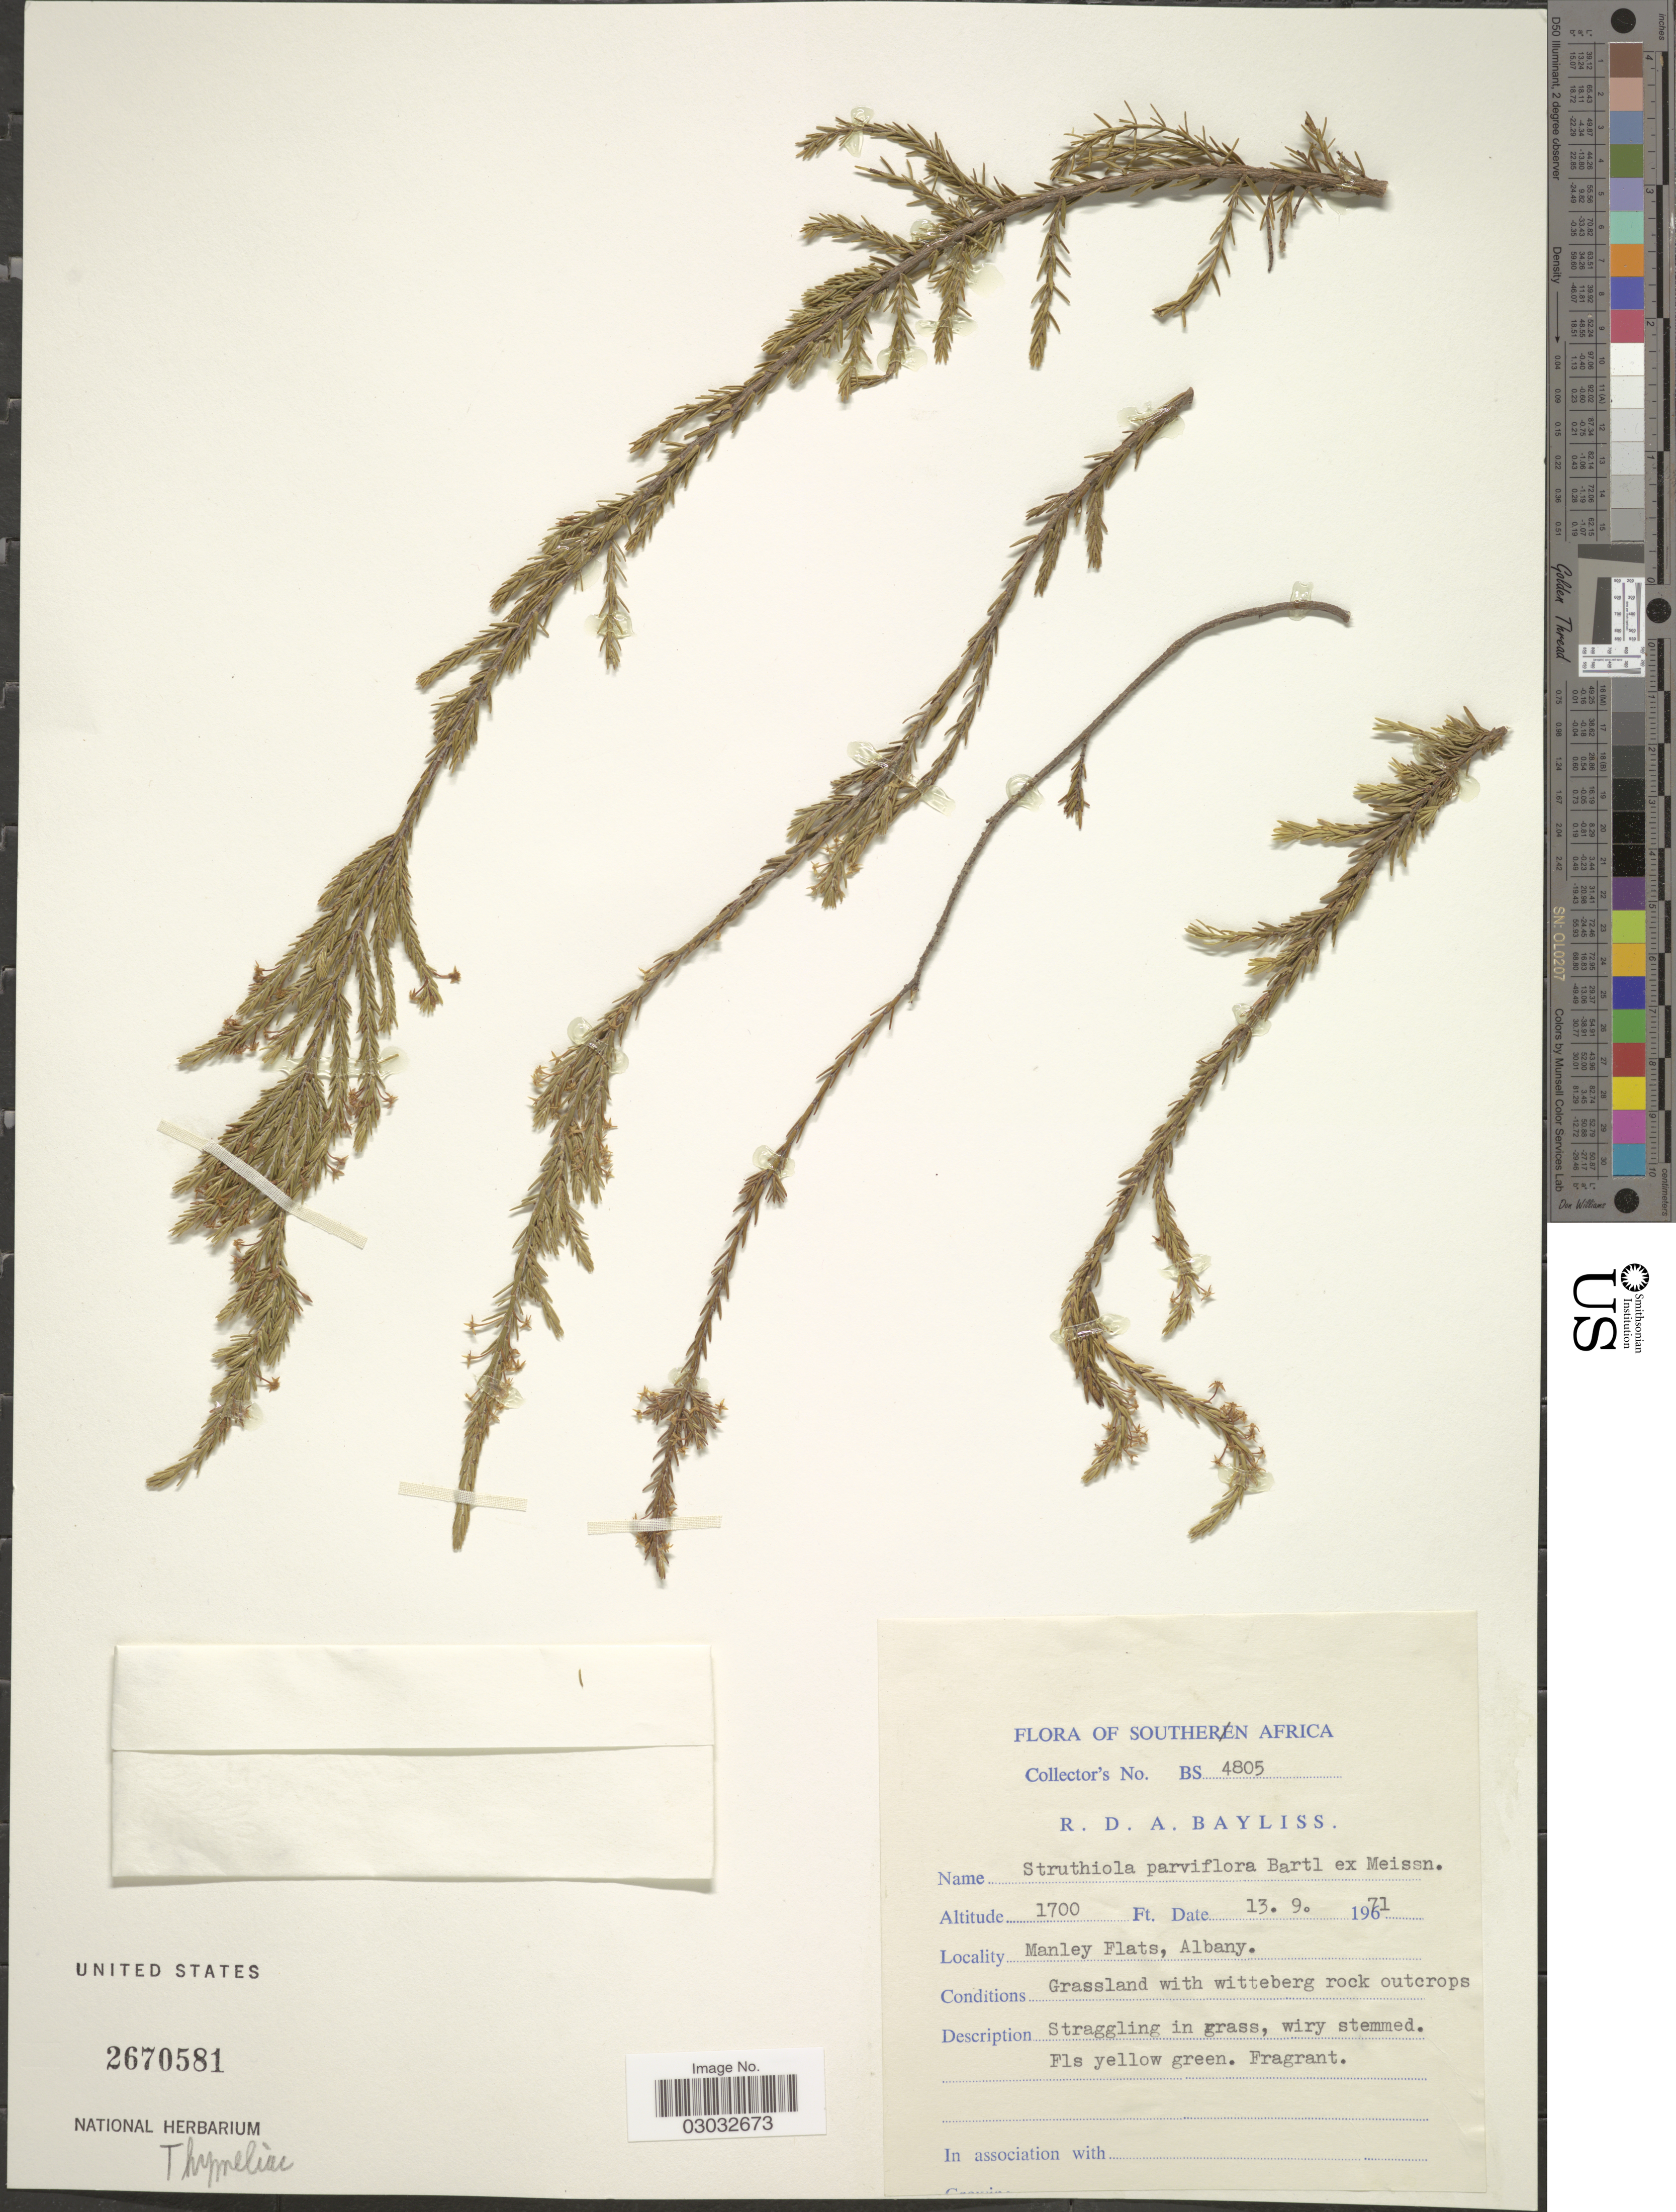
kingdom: Plantae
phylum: Tracheophyta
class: Magnoliopsida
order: Malvales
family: Thymelaeaceae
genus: Struthiola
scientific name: Struthiola parviflora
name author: Bartl. ex Meisn.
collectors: R. Bayliss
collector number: BS4805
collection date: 1971-09-13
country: South Africa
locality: Manley Flats, Albany.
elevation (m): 518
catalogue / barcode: US 2670581